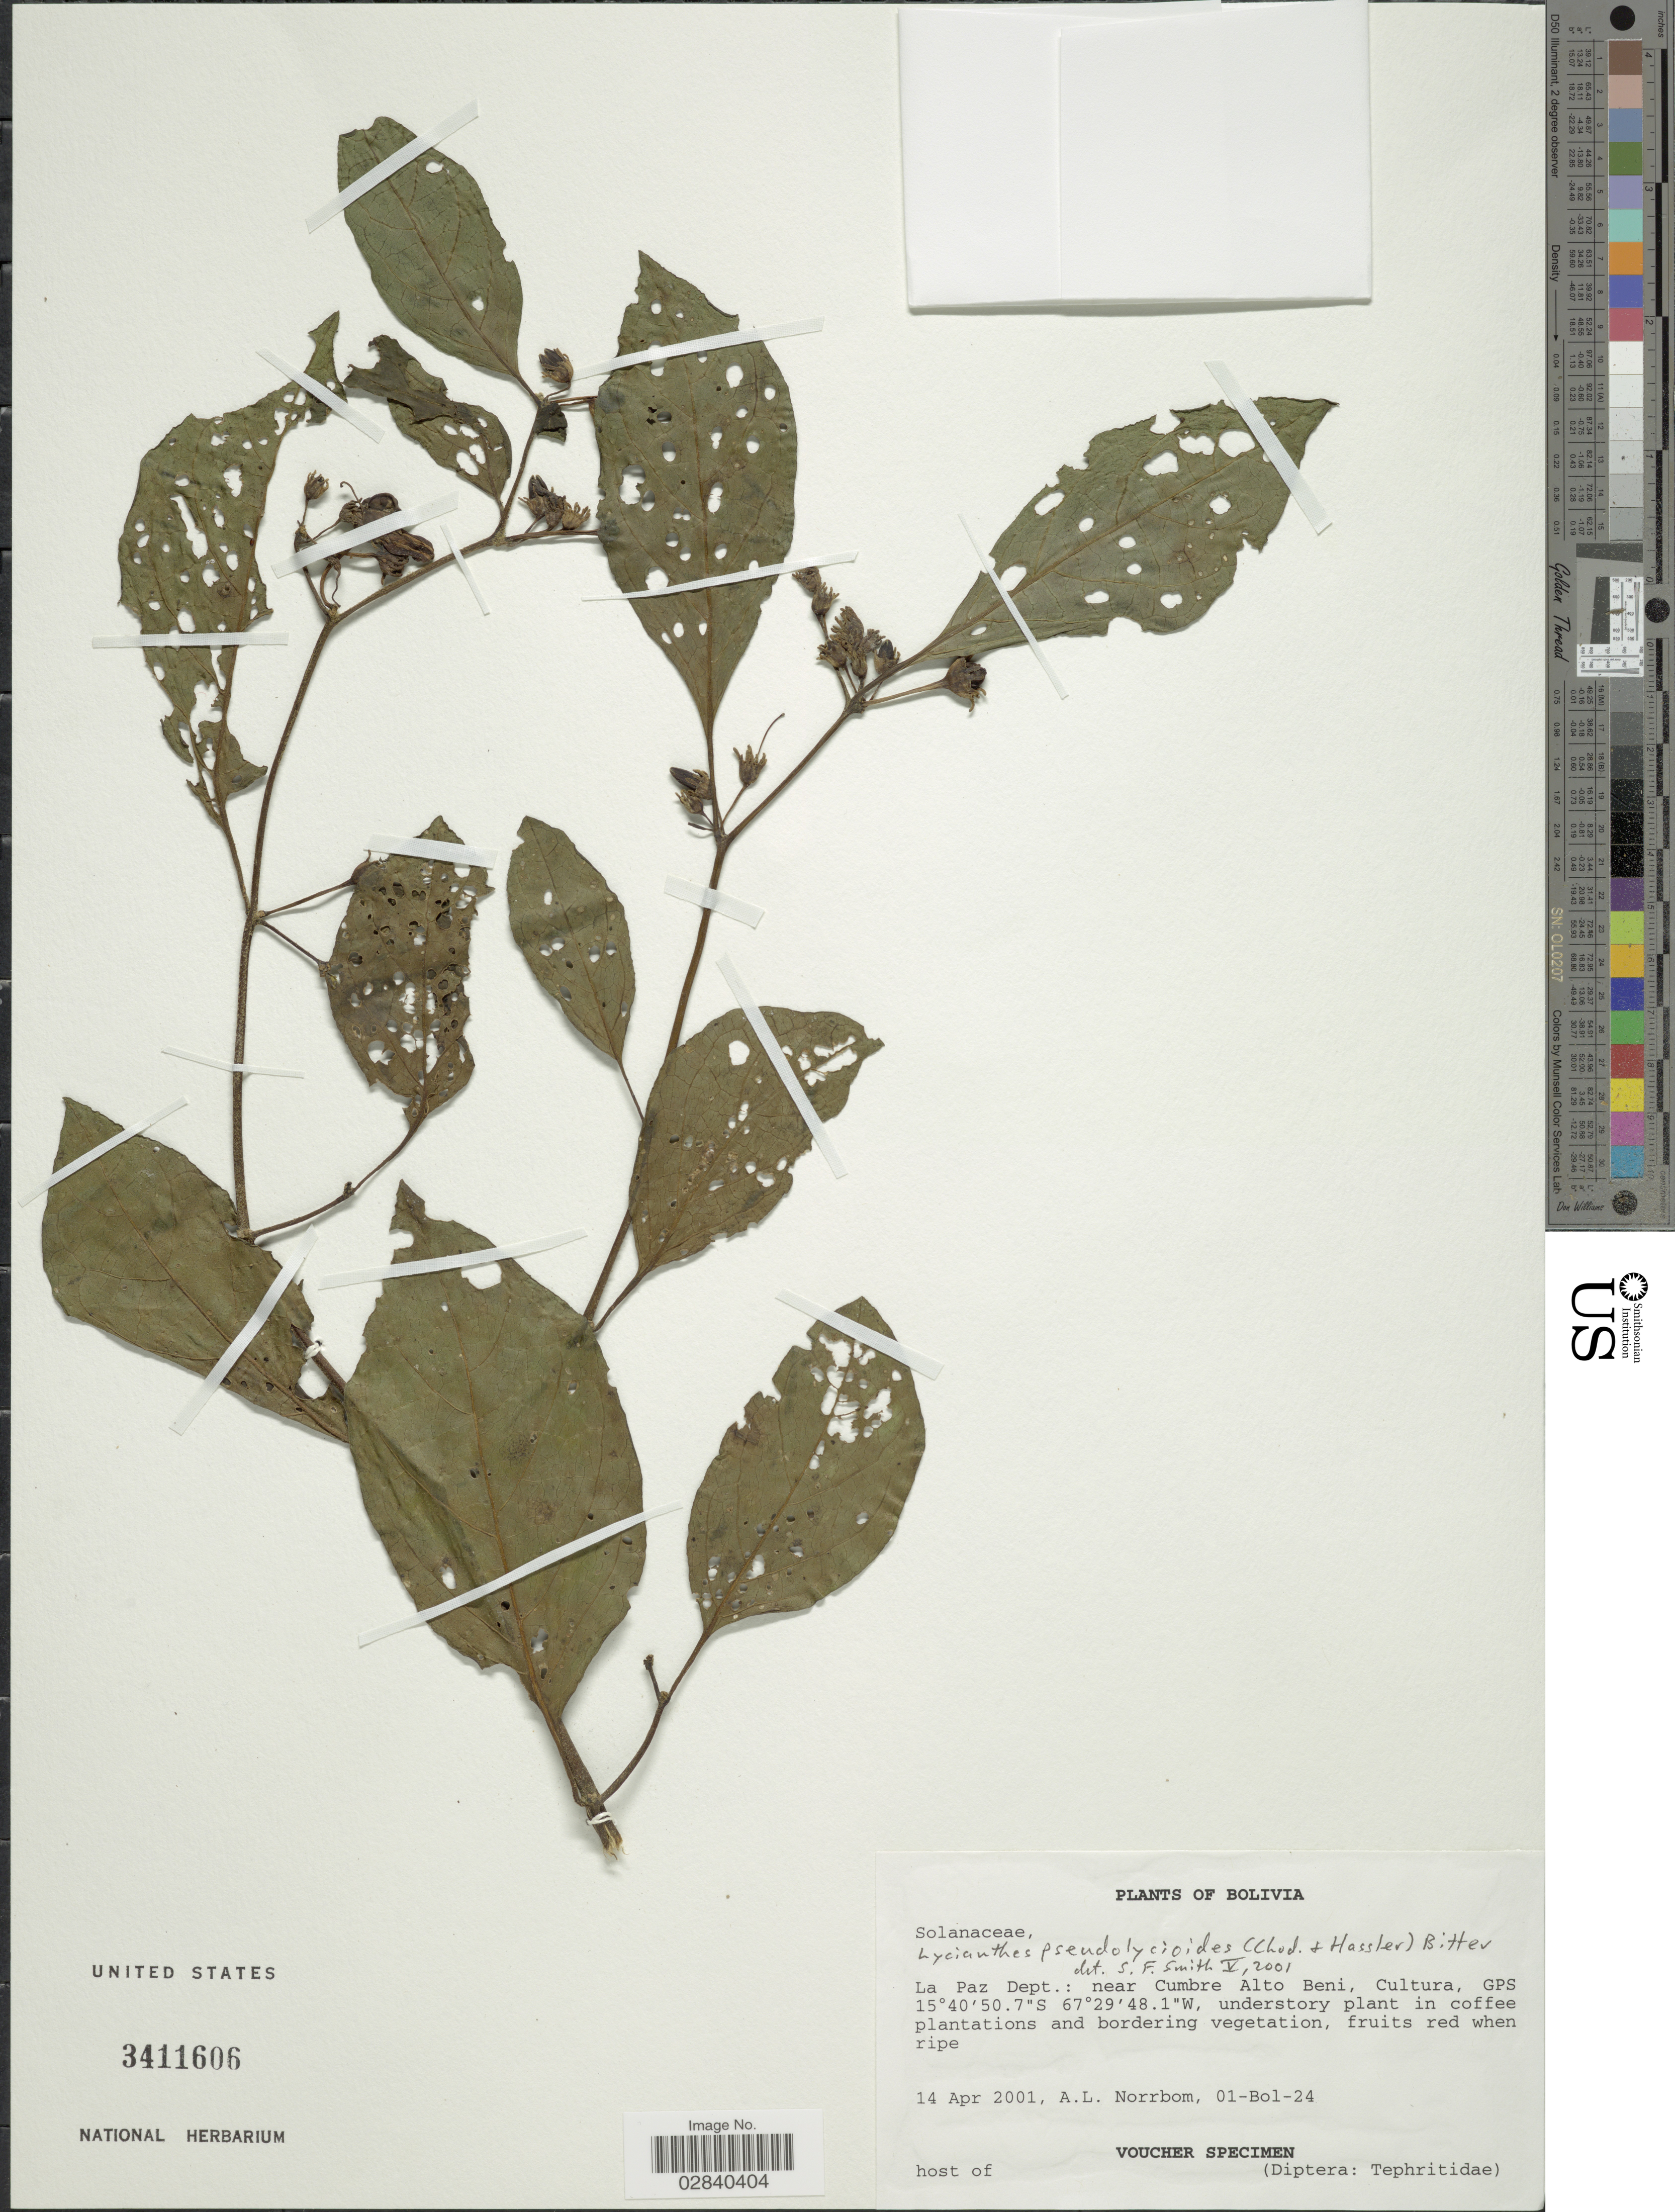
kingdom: Plantae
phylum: Tracheophyta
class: Magnoliopsida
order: Solanales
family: Solanaceae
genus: Lycianthes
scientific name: Lycianthes pseudolycioides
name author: Bitter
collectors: A. L. Norrbom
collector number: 01-Bol-24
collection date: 2001-04-14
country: Bolivia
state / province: La Paz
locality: La Paz Dept.: near Cumbre Alto Beni, Cultura.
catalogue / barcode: US 3411606